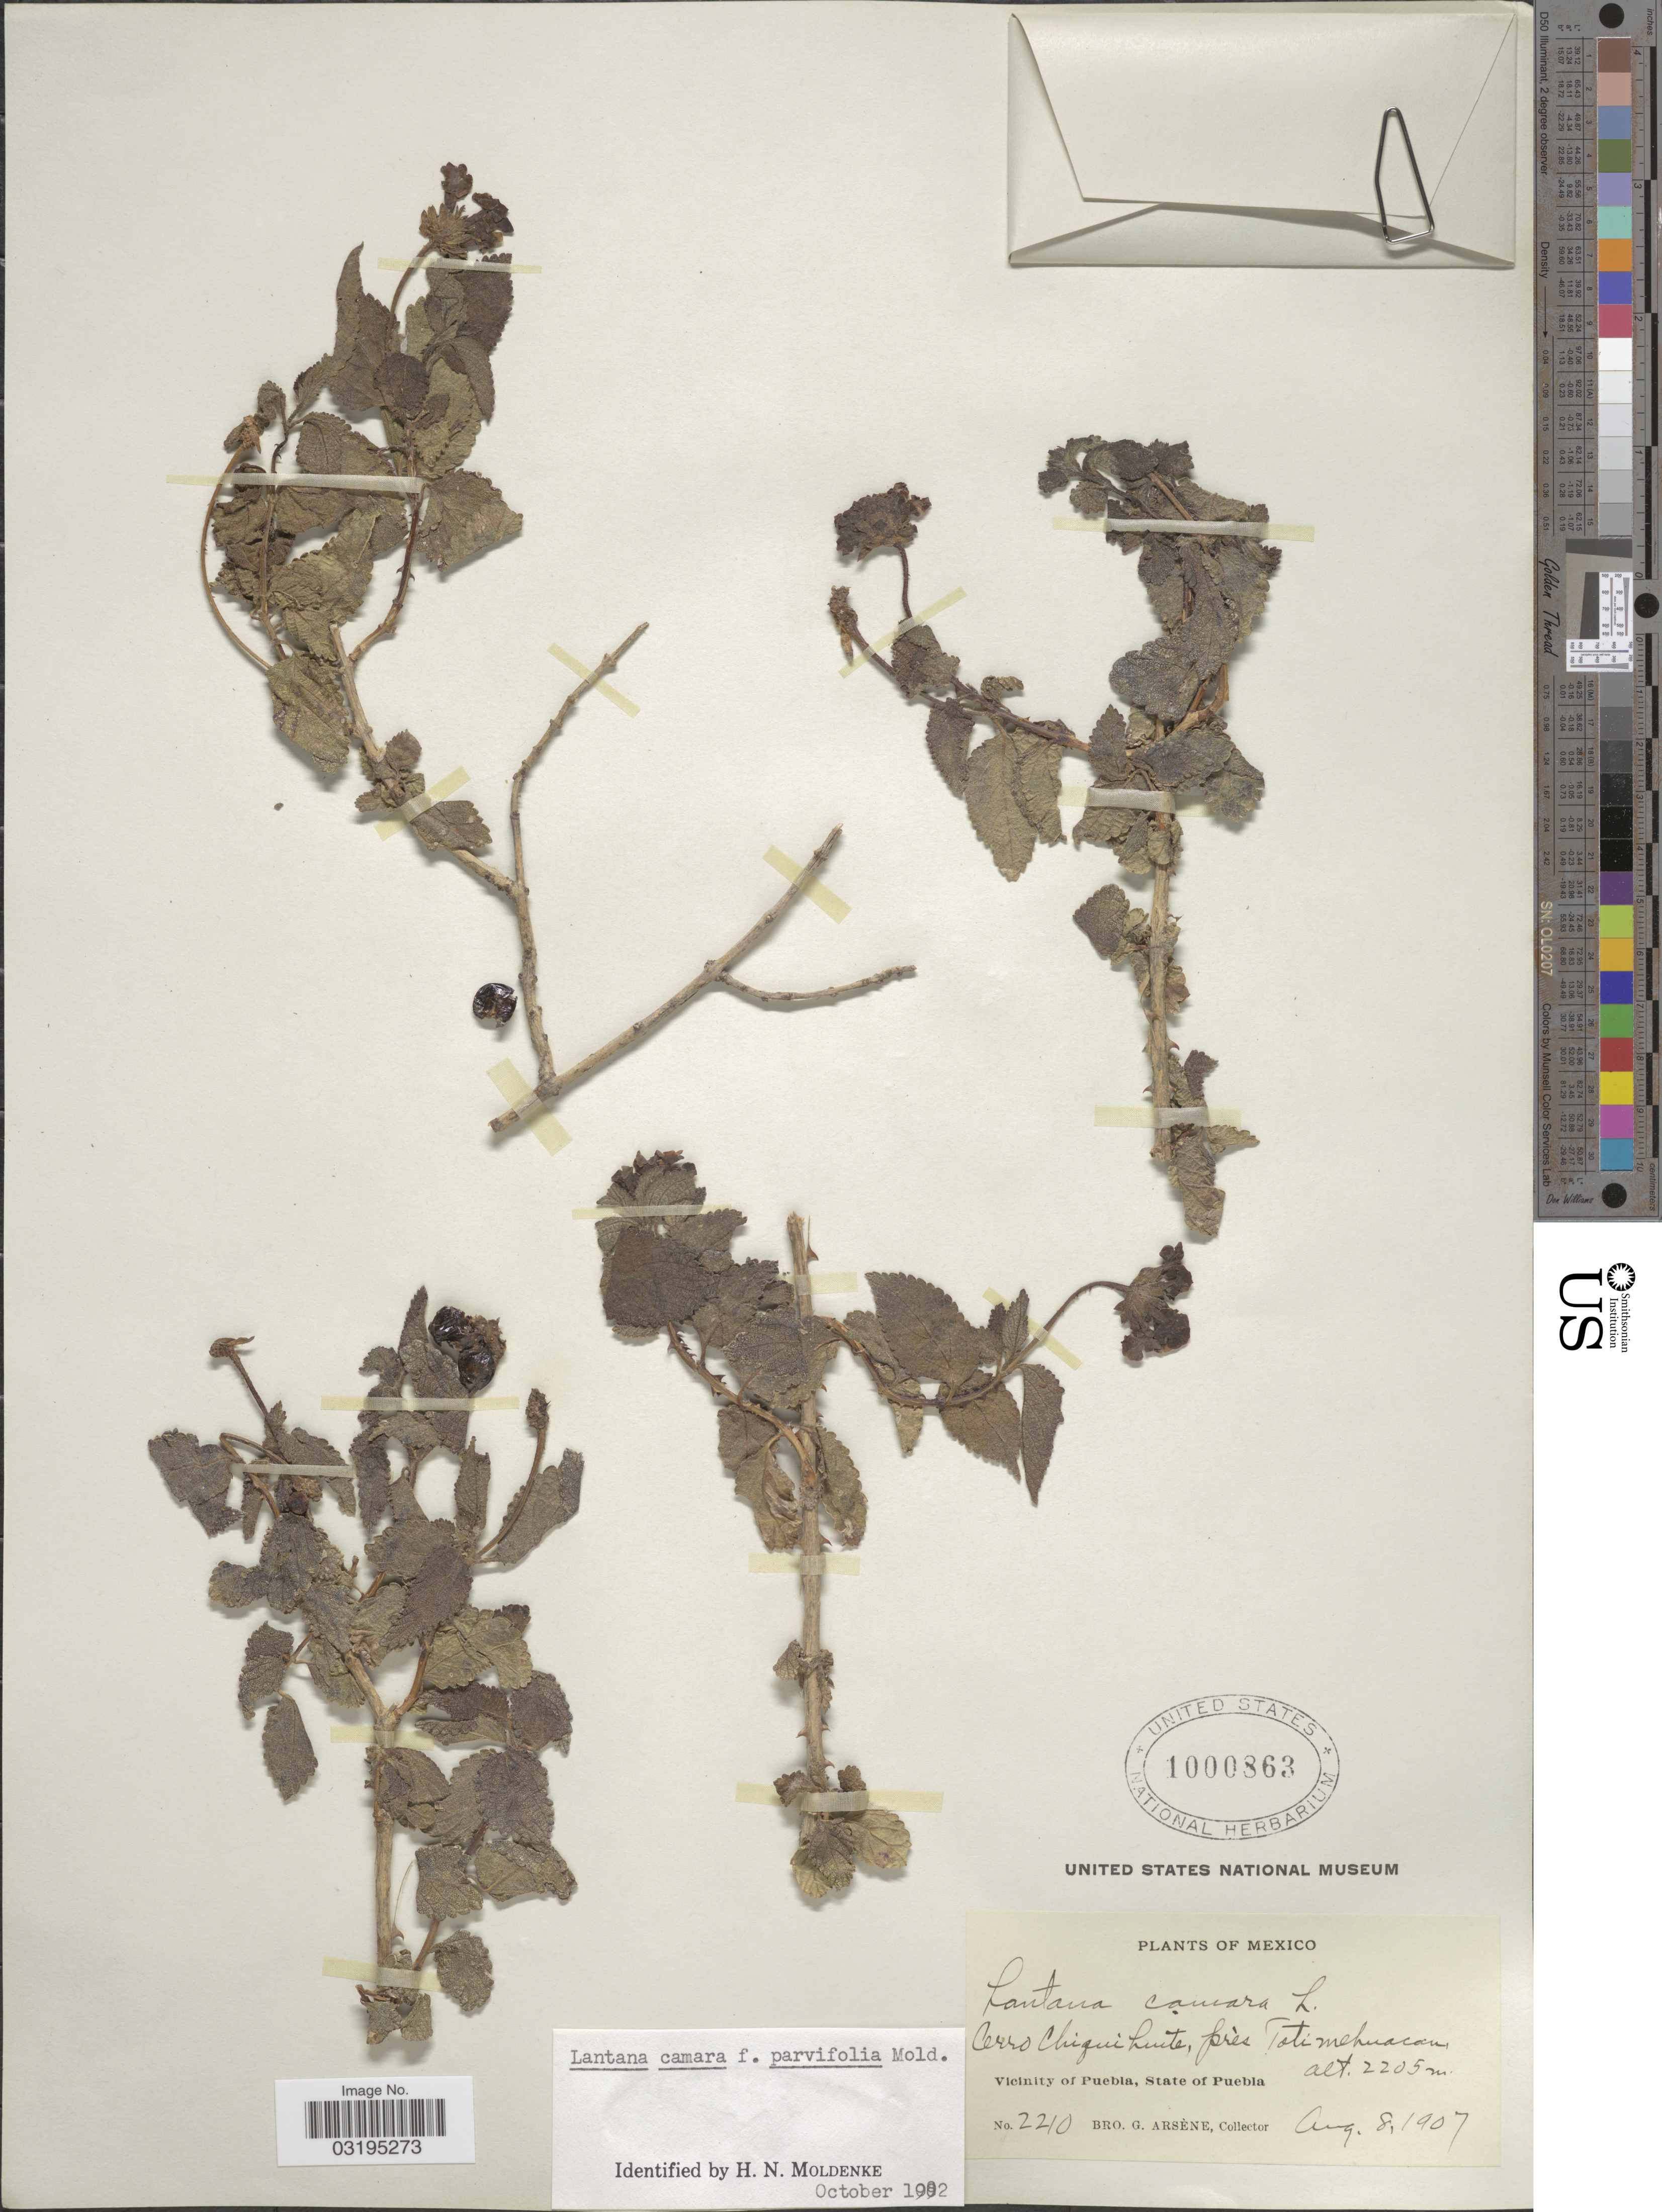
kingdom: Plantae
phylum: Tracheophyta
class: Magnoliopsida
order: Lamiales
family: Verbenaceae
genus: Lantana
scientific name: Lantana camara f. parvifolia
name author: Moldenke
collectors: Bro. G. Arsène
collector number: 2210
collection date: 1907-08-08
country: Mexico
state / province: Puebla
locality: Cerro Chiquihuite, près Totimehuacan. Vicinity of Puebla.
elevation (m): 2205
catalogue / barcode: US 1000863